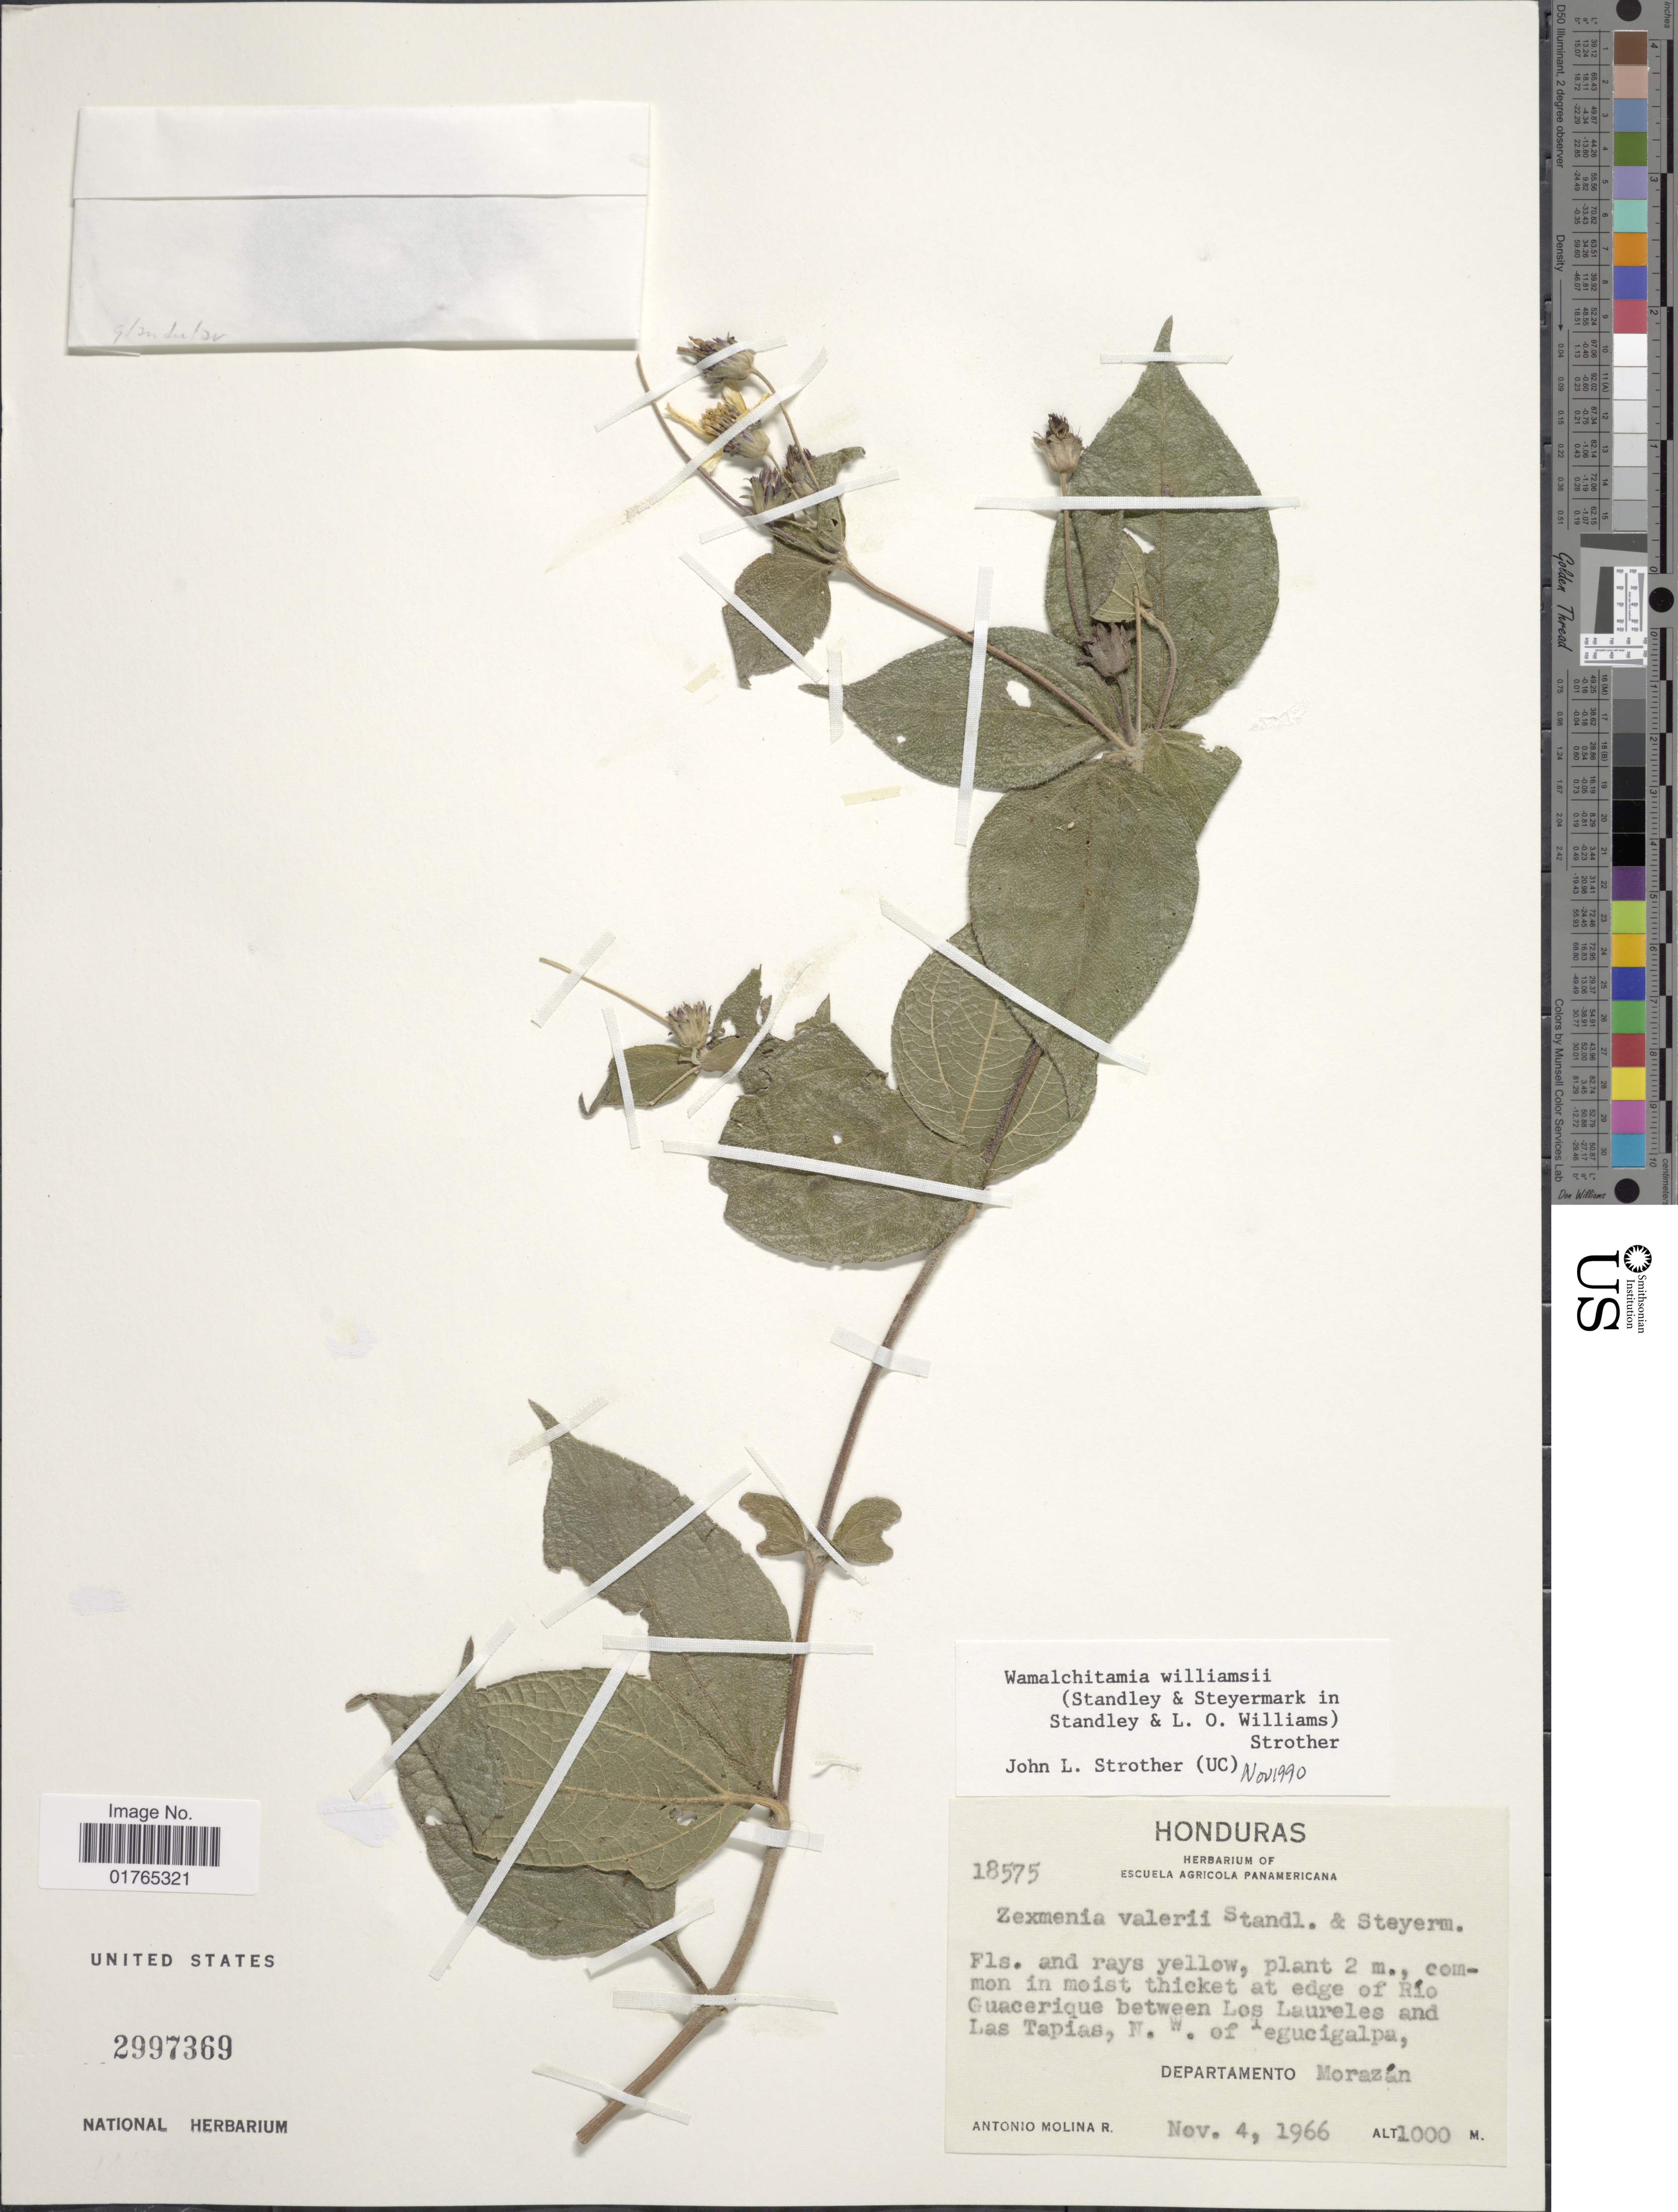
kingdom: Plantae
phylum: Tracheophyta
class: Magnoliopsida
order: Asterales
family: Asteraceae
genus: Wamalchitamia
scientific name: Wamalchitamia williamsii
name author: (Standl. & Steyerm.) Strother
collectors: A. Molina R.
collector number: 18575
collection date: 1966-11-04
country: Honduras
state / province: Fco. Morazán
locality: Common in moist thicket at edge of Río Guacerique between Los Laureles and Las Tapias, N.W. of Tegucigalpa, departamento Morazán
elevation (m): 1000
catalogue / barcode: US 2997369